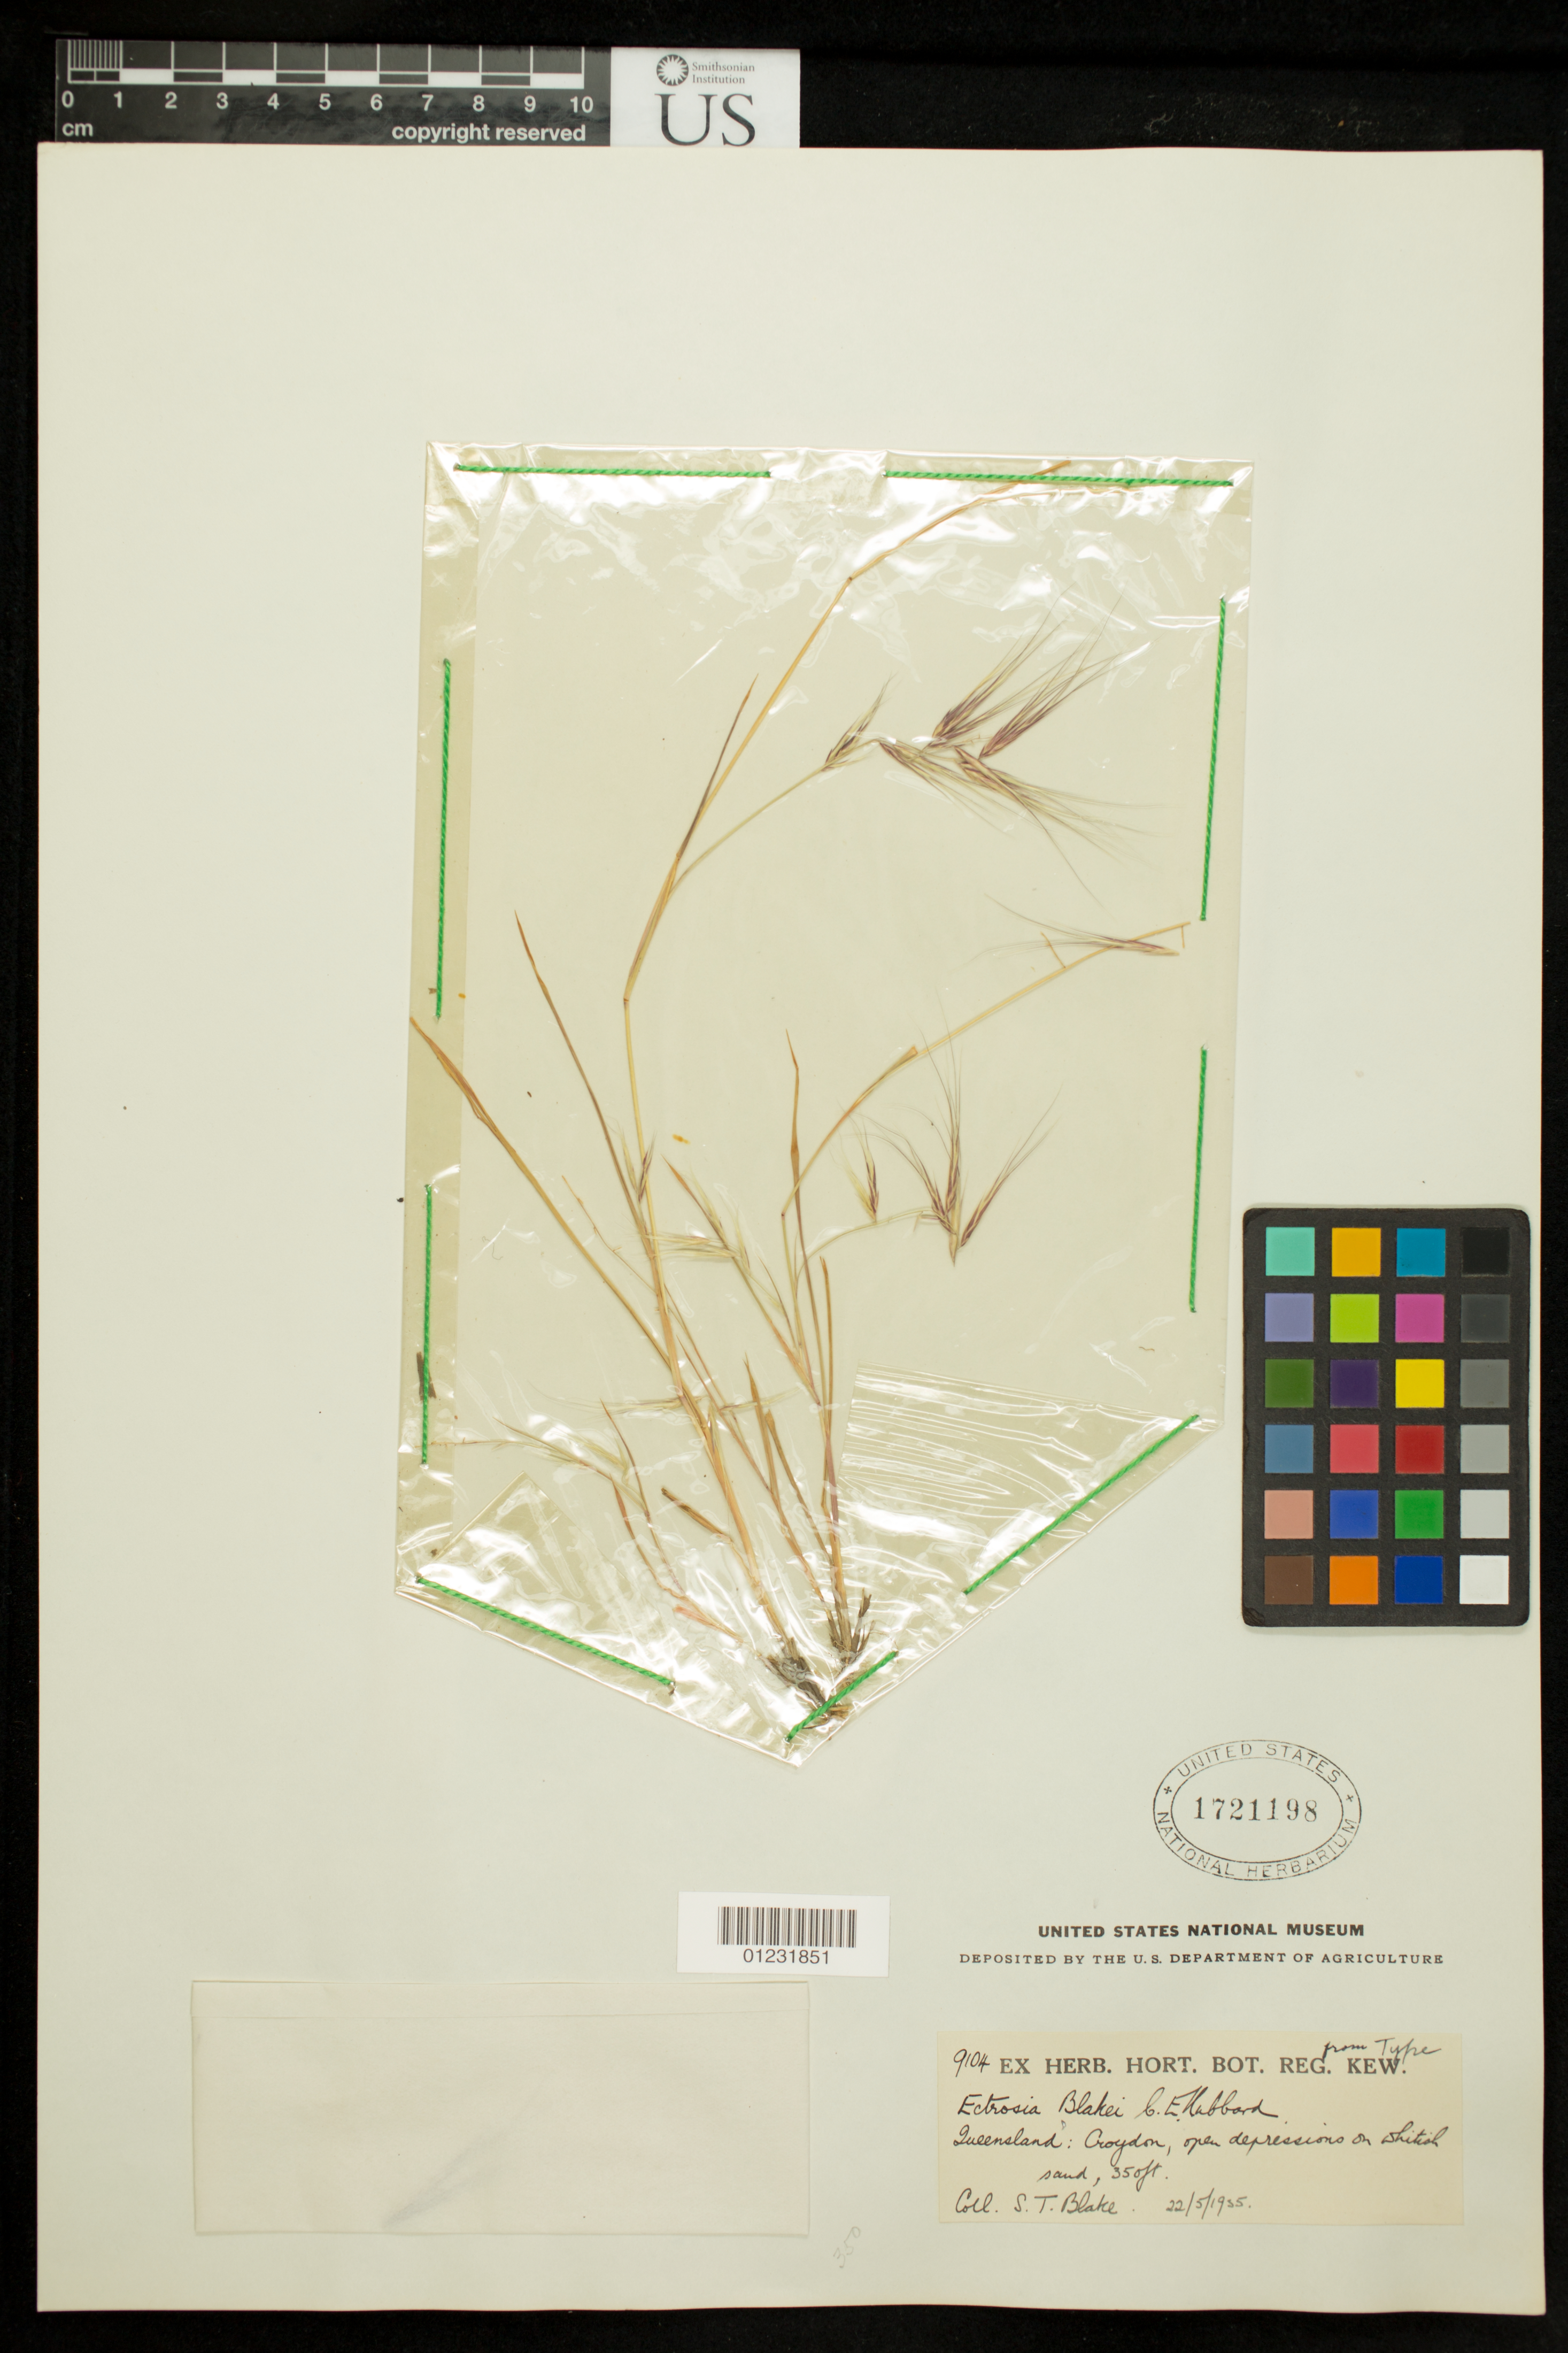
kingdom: Plantae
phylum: Tracheophyta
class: Liliopsida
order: Poales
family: Poaceae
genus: Ectrosia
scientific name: Ectrosia blakei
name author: C.E. Hubb.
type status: Isotype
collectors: S. T. Blake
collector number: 9104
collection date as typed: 22 May 1935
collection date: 1935-05-22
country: Australia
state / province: Queensland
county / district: Burke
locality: Croydon.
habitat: Open depressions on whitish sand.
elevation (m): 107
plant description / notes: Fragmentary material of type specimen ex herb. Kew.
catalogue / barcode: US 1721198